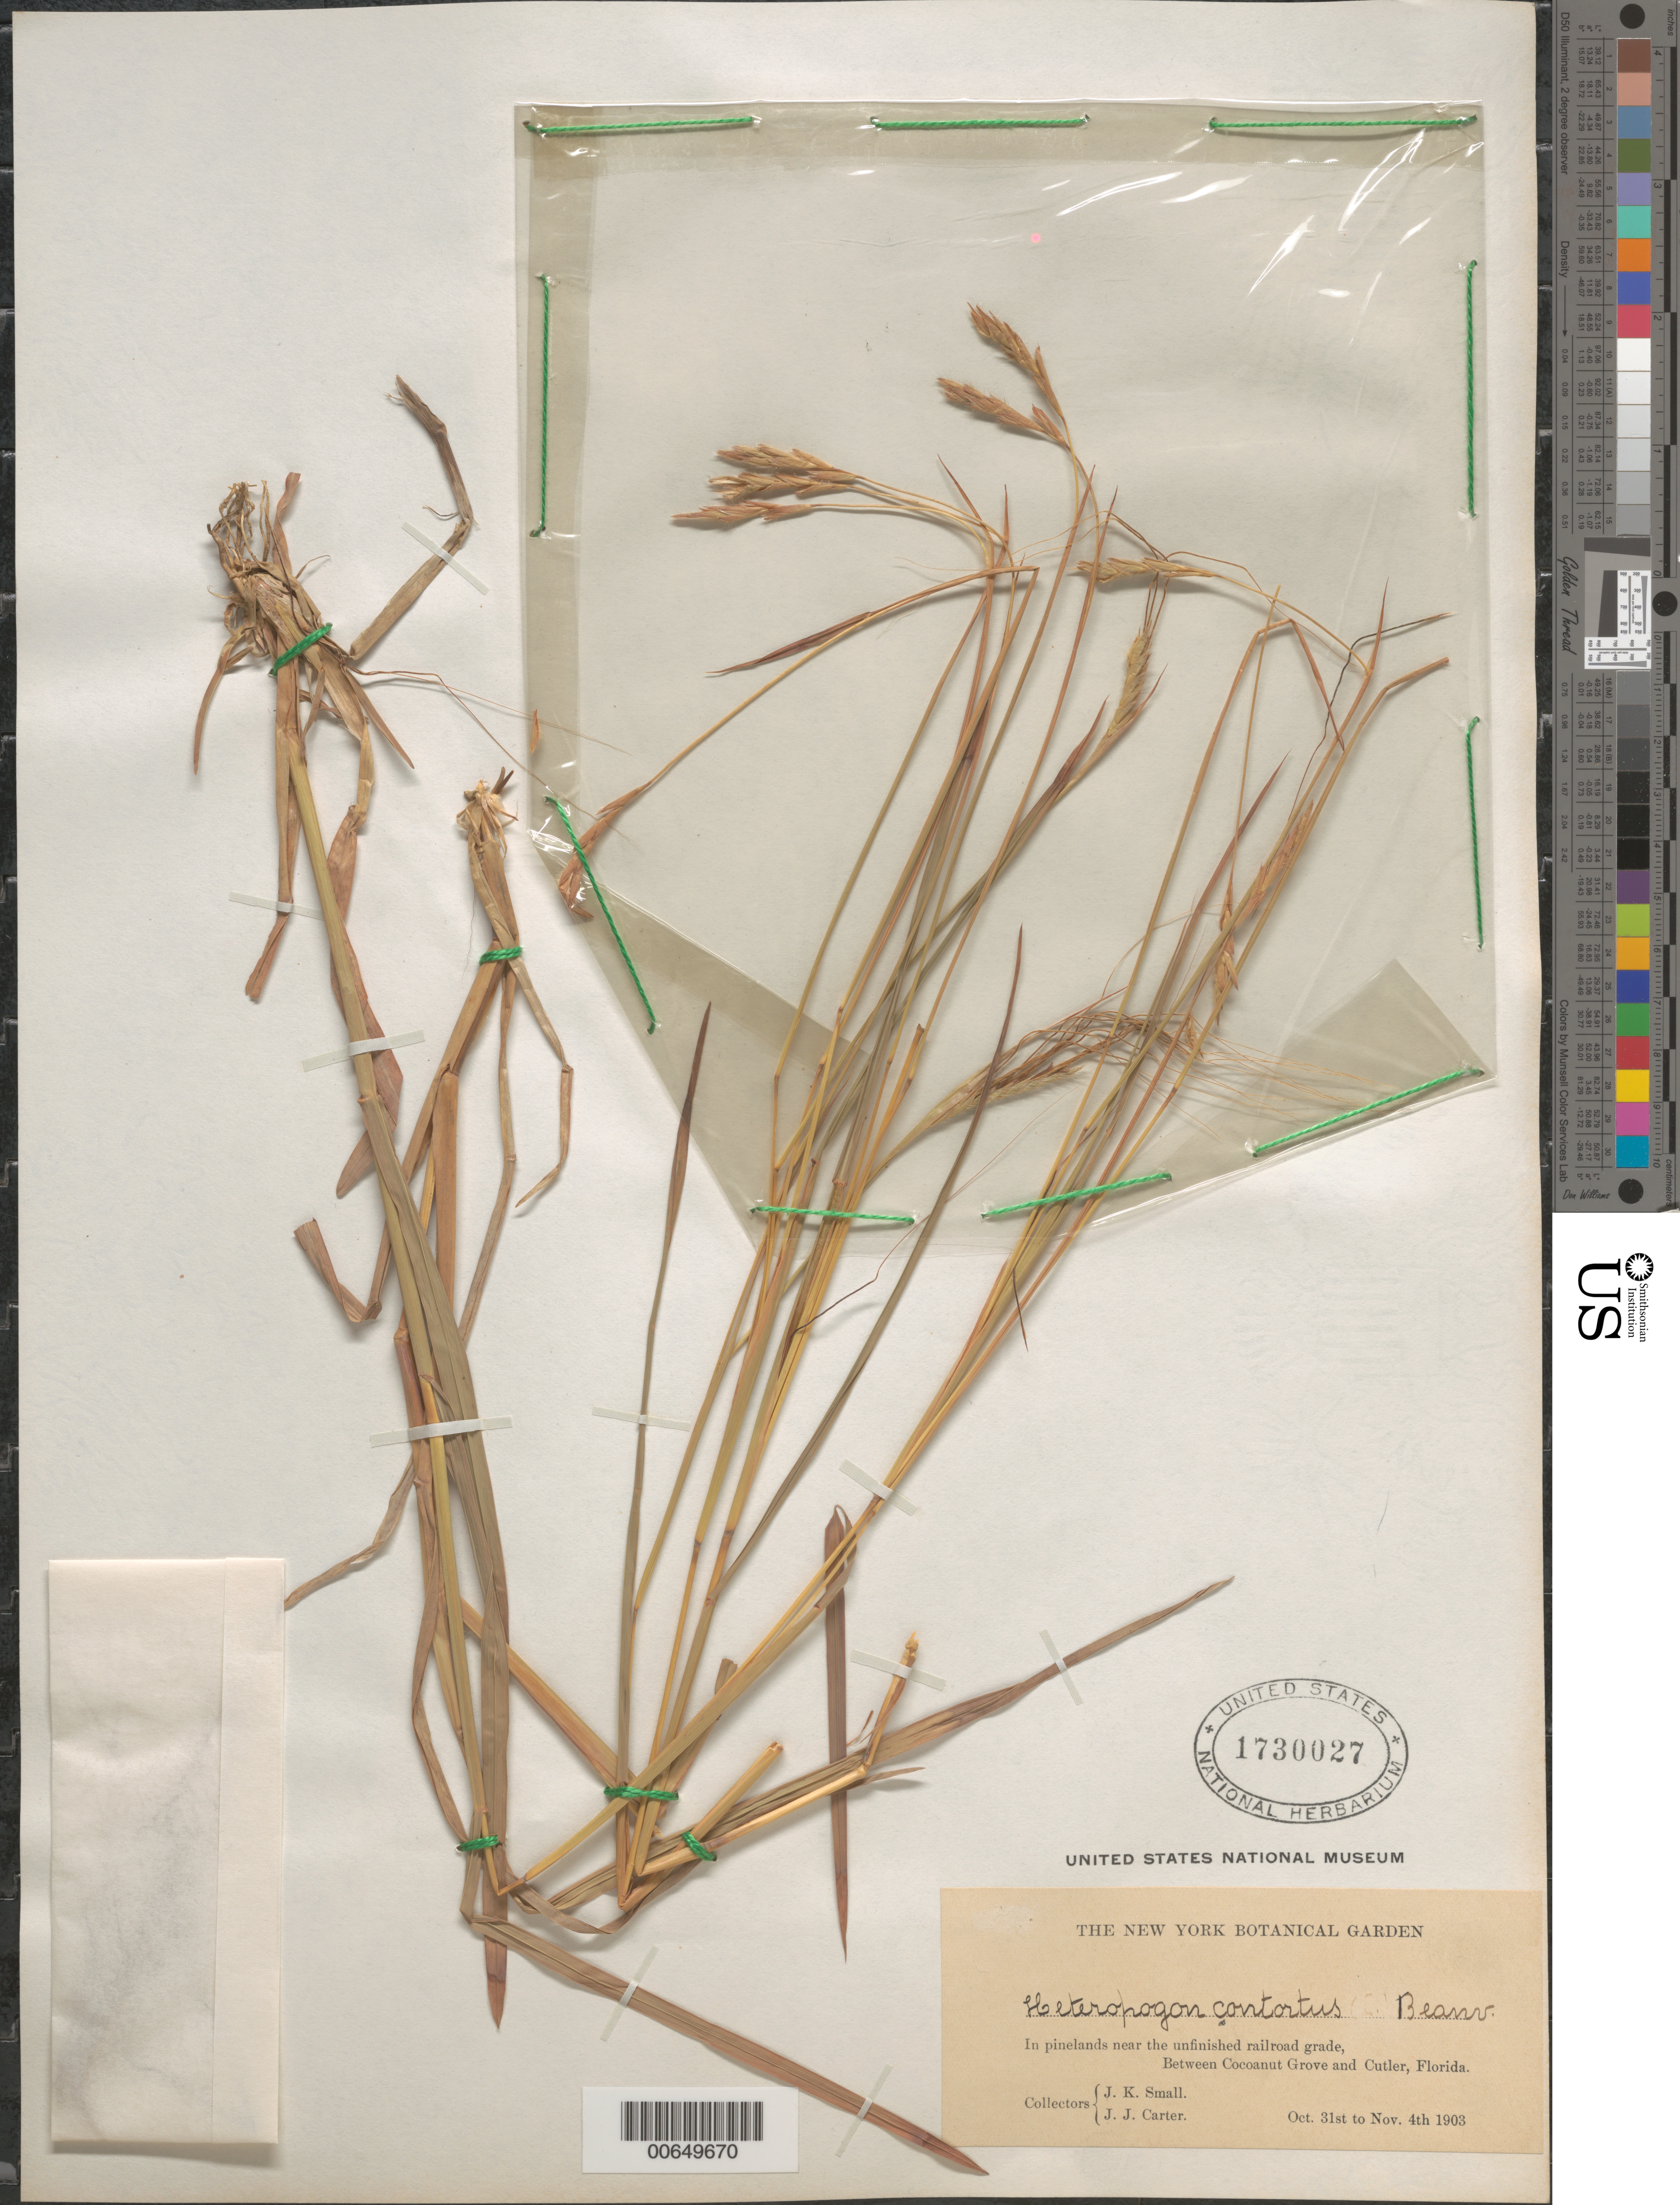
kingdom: Plantae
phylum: Tracheophyta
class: Liliopsida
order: Poales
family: Poaceae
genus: Heteropogon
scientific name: Heteropogon melanocarpus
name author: (Elliott) Benth.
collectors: J. K. Small & J. J. Carter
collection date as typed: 31 Oct 1903 to 04 Nov 1903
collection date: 1903-10-31/1903-11-04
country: United States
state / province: Florida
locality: Near the unfinished Railroad grade between Cocoanut Grove and Cutler.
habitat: In pinelands.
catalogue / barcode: US 1730027